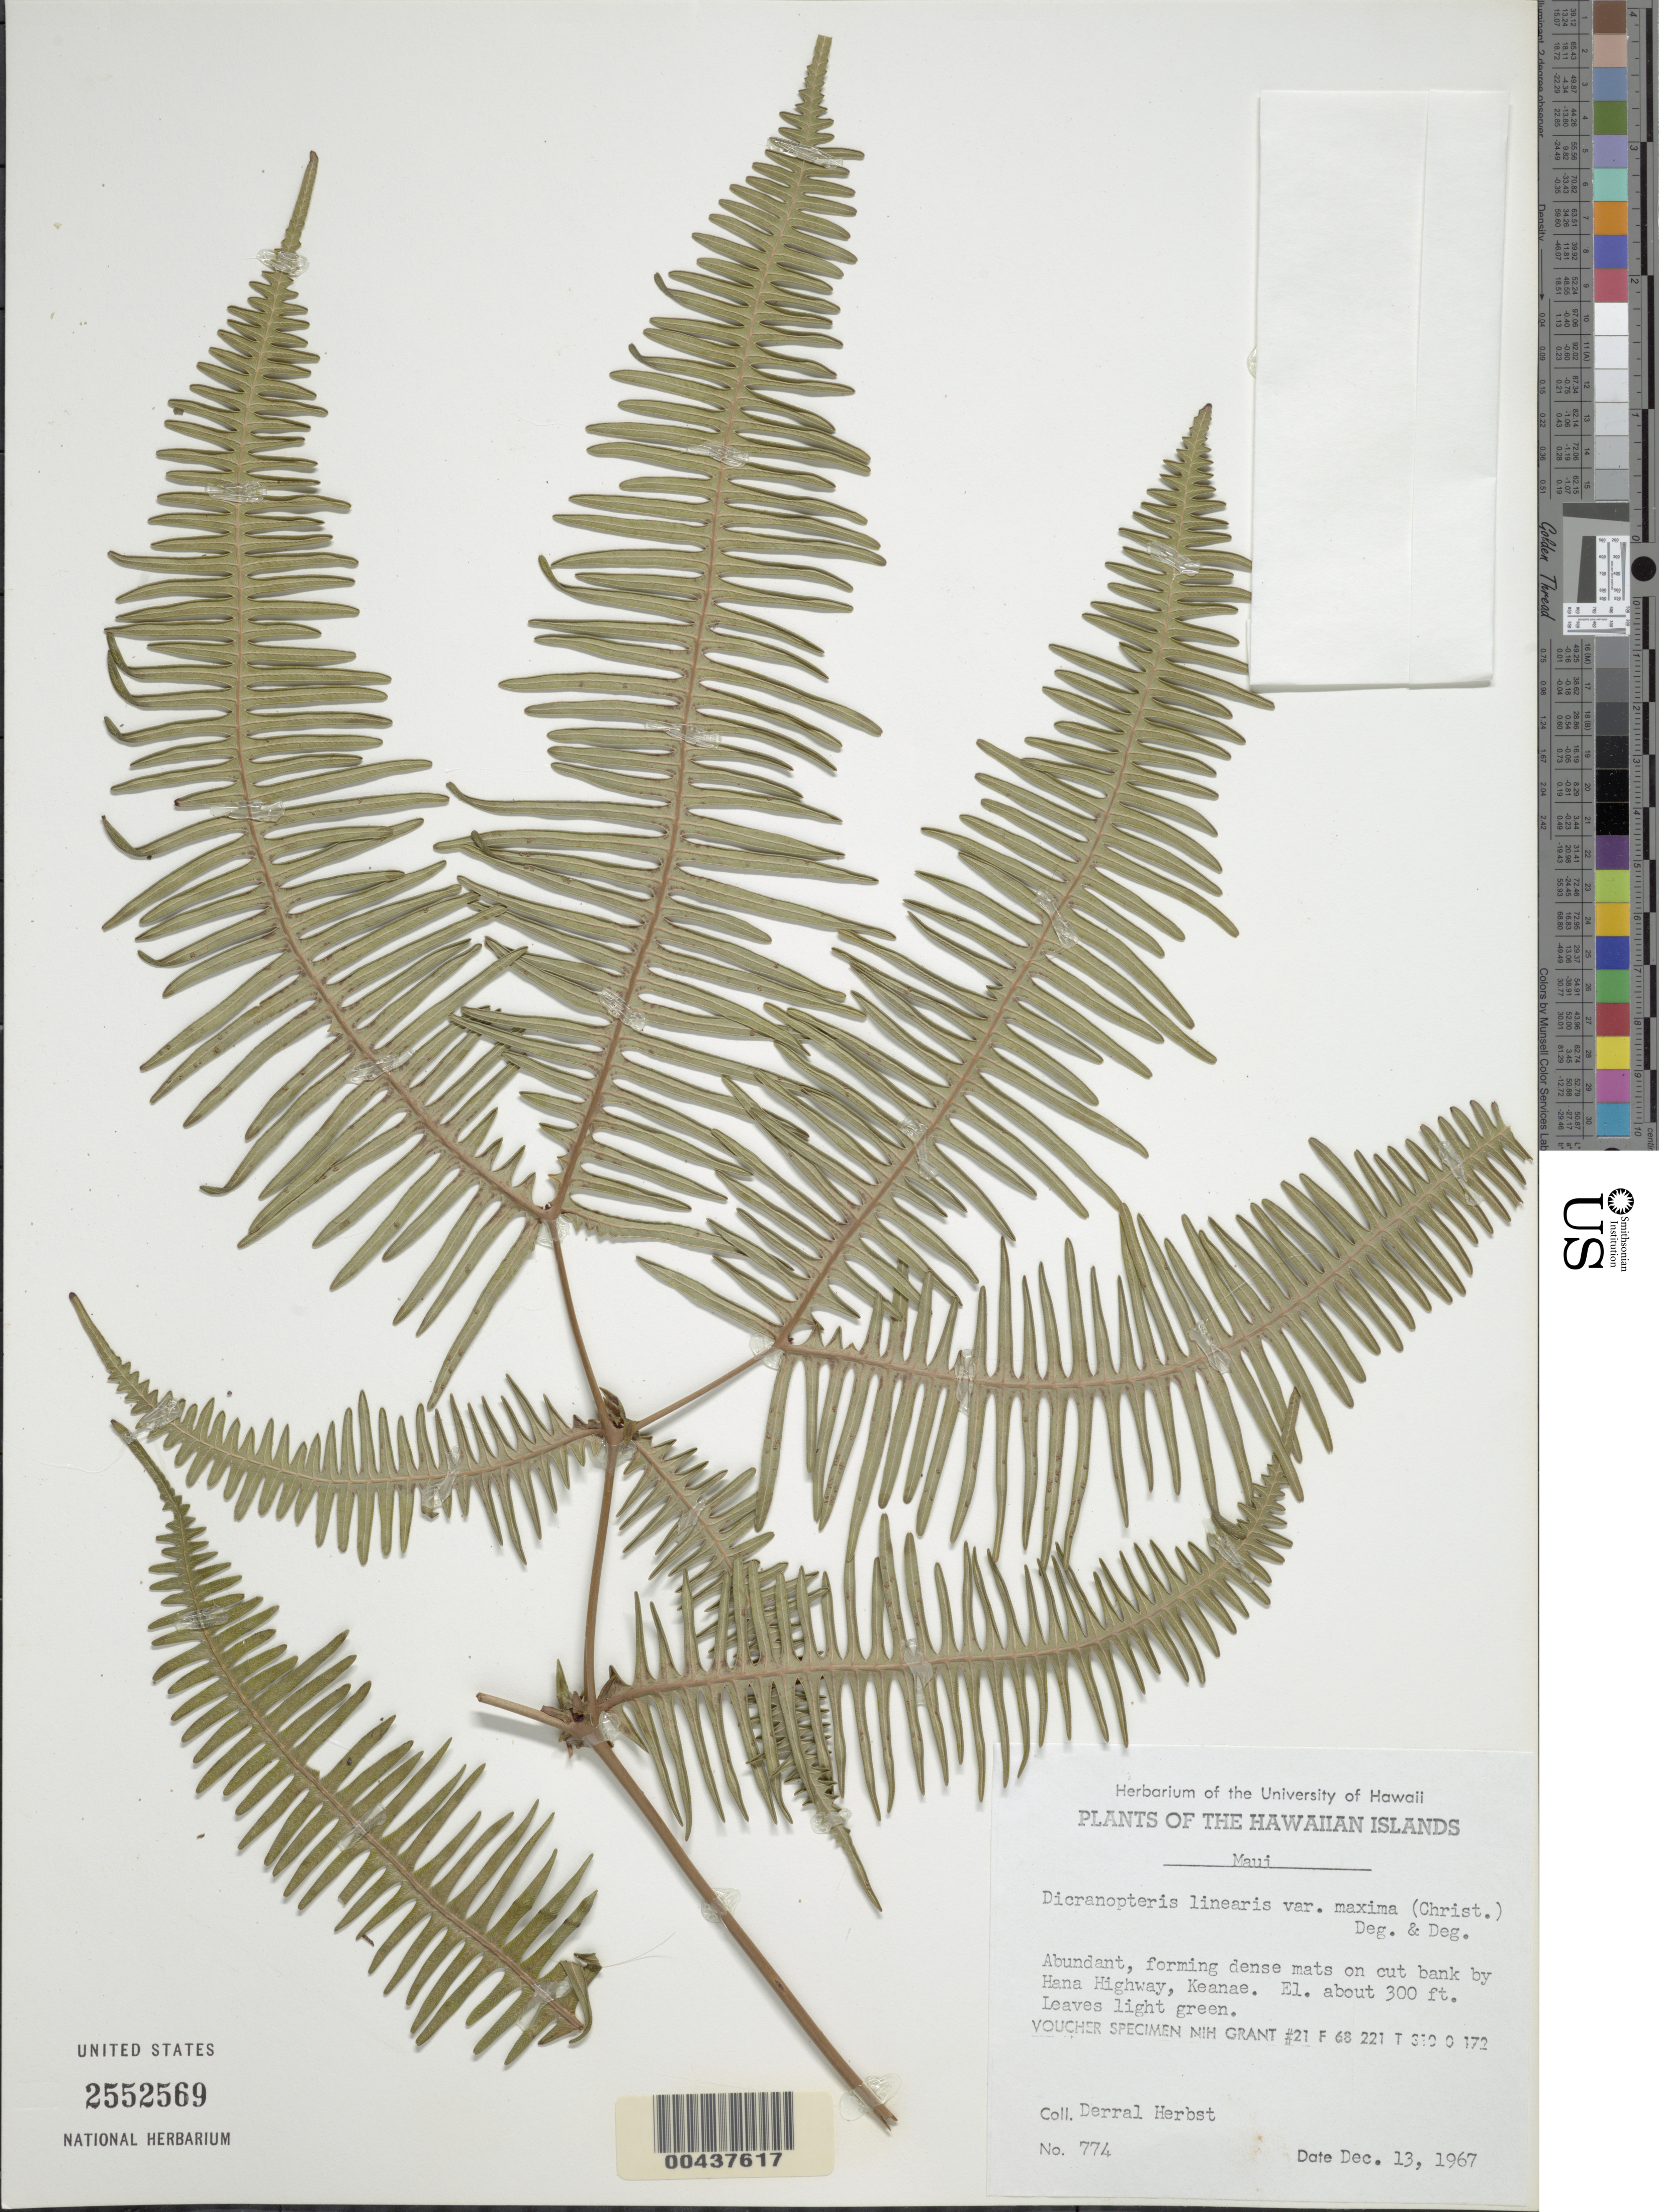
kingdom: Plantae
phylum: Tracheophyta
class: Polypodiopsida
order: Gleicheniales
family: Gleicheniaceae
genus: Dicranopteris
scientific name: Dicranopteris linearis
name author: (Burm. f.) Underw.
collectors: D. R. Herbst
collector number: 774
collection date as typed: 13 Dec 1967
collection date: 1967-12-13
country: United States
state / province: Hawaii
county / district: Maui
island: Maui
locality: Hana Highway, Keanae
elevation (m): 91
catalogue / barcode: US 2552569